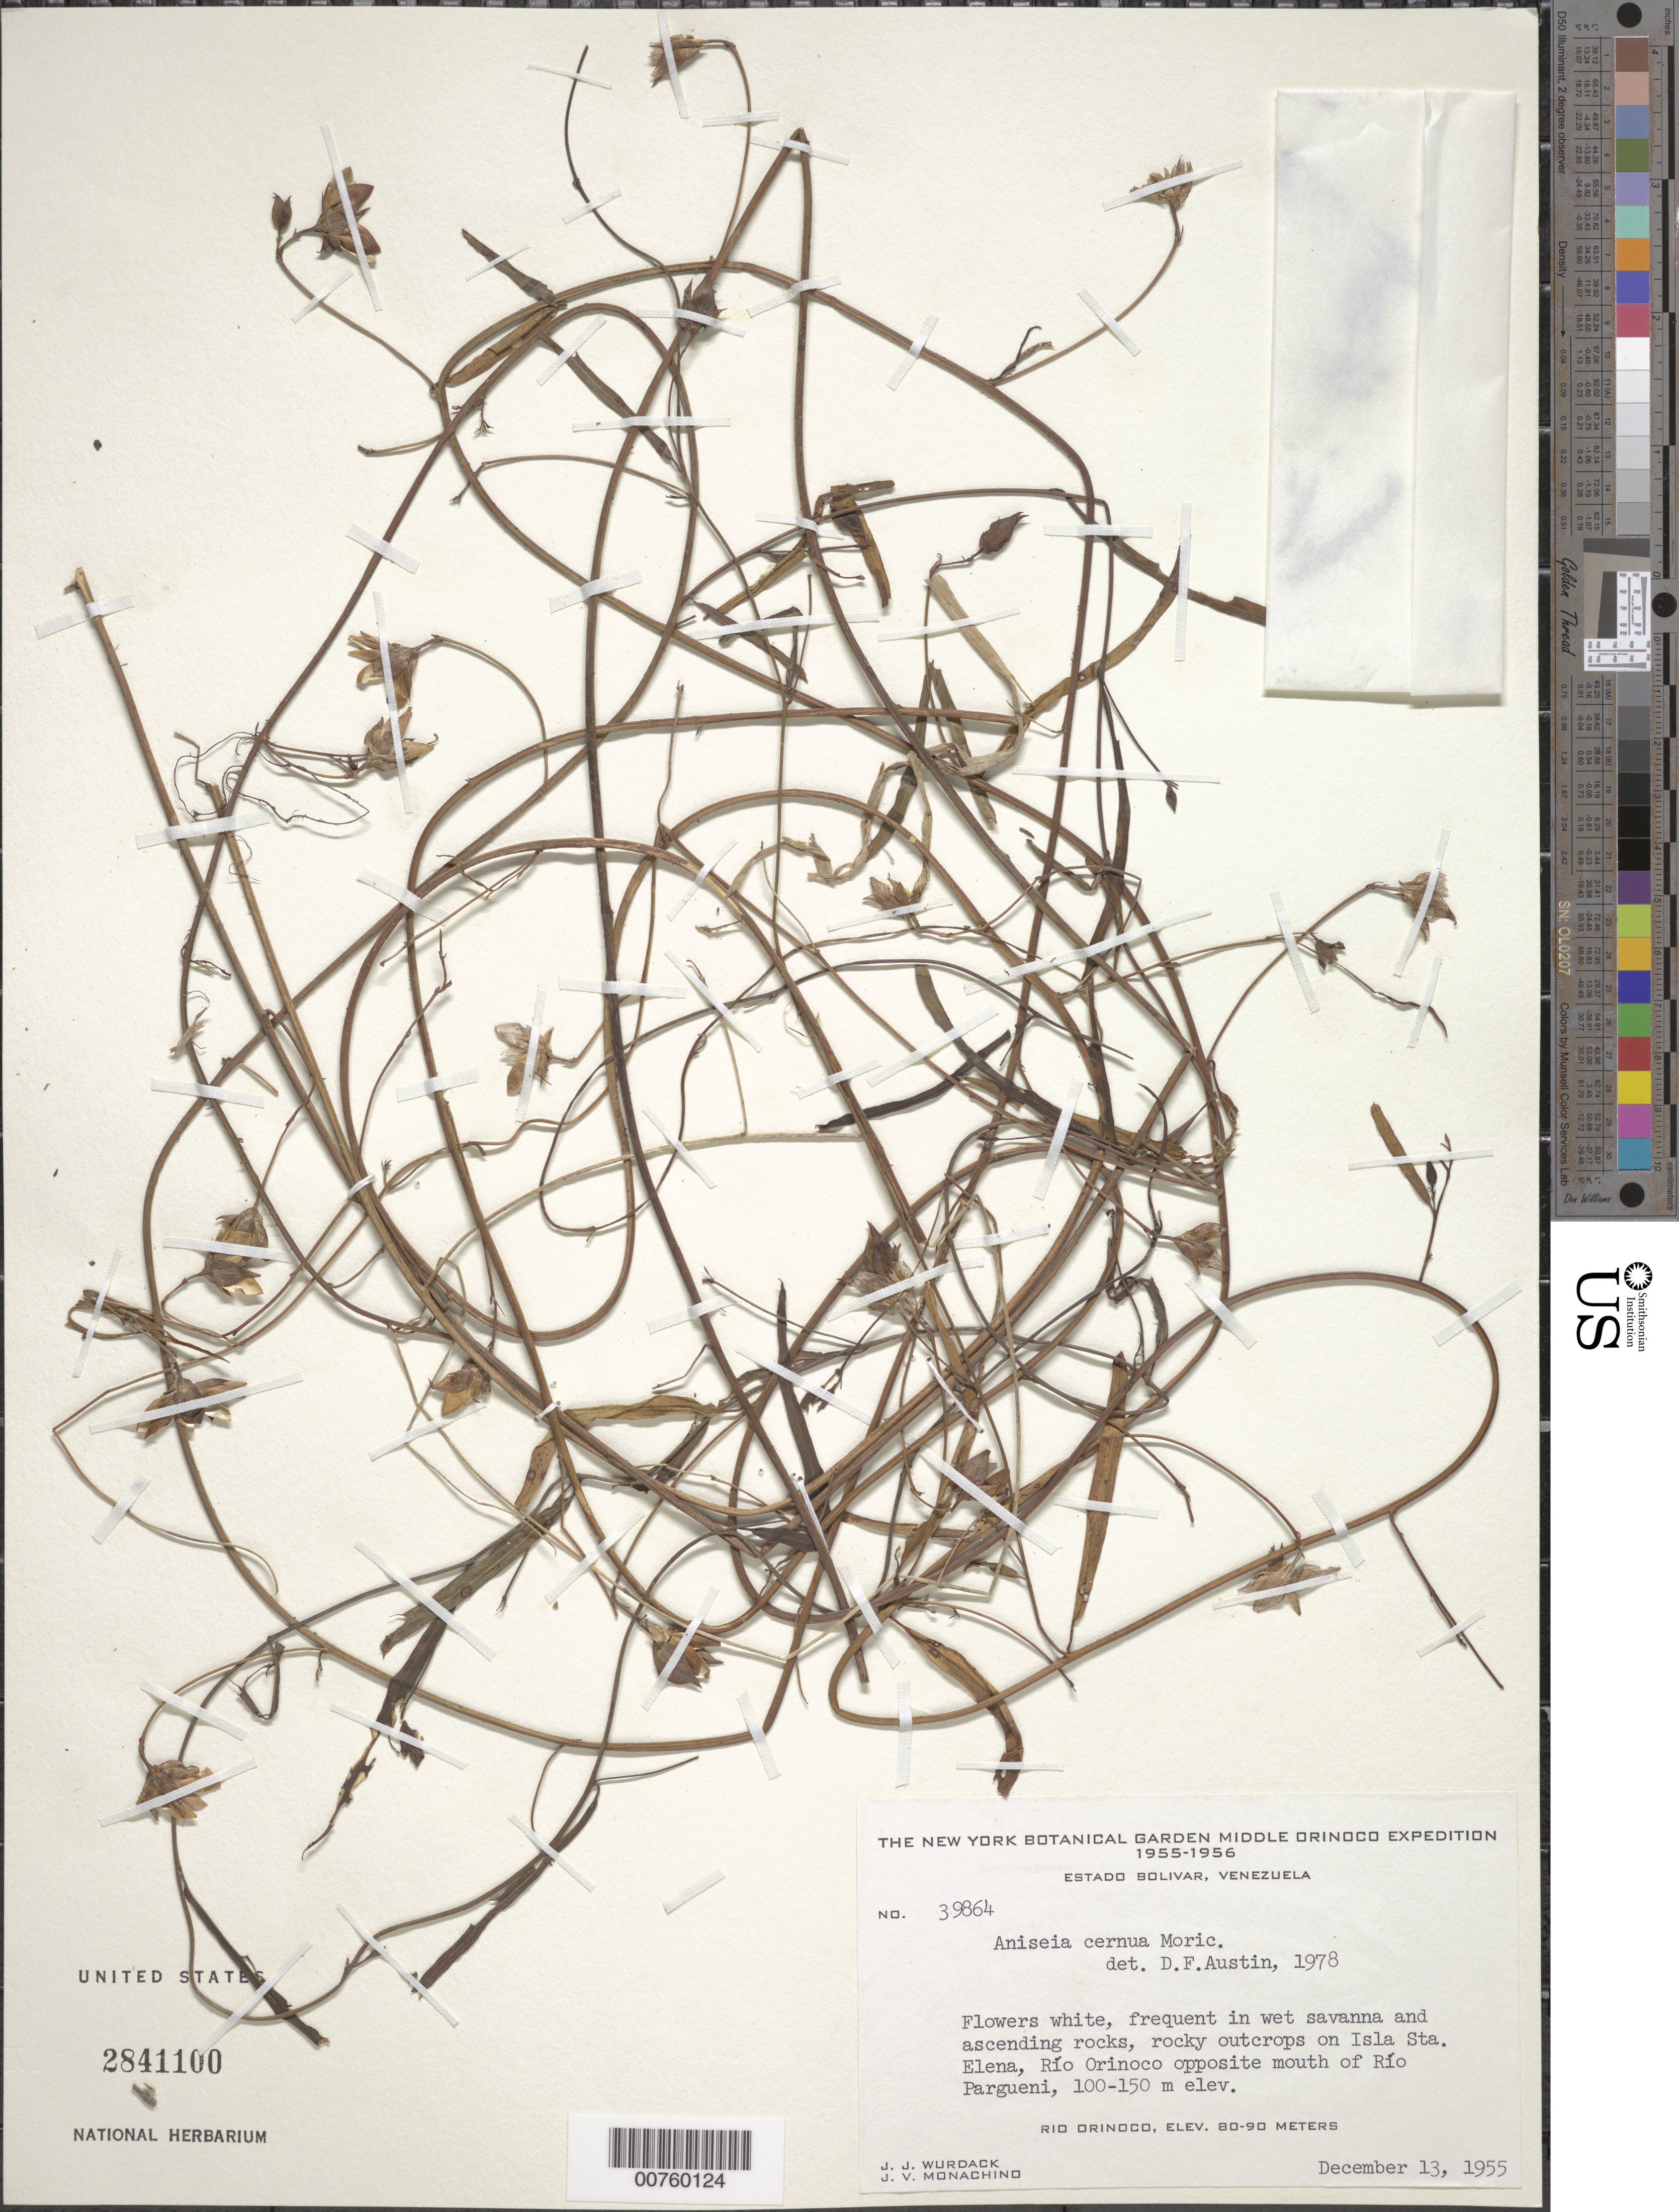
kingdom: Plantae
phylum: Tracheophyta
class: Magnoliopsida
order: Solanales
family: Convolvulaceae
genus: Aniseia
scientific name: Aniseia cernua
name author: Choisy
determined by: Austin, D. F.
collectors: J. J. Wurdack & J. V. Monachino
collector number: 39864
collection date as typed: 13-Dec-55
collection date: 1955-12-13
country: Venezuela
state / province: Bolívar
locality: Isla Sta. Elena, Río Orinoco, opposite mouth of Río Pargueni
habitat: Wet savanna and ascending rocks, rocky outcrops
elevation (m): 80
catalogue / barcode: US 2841100